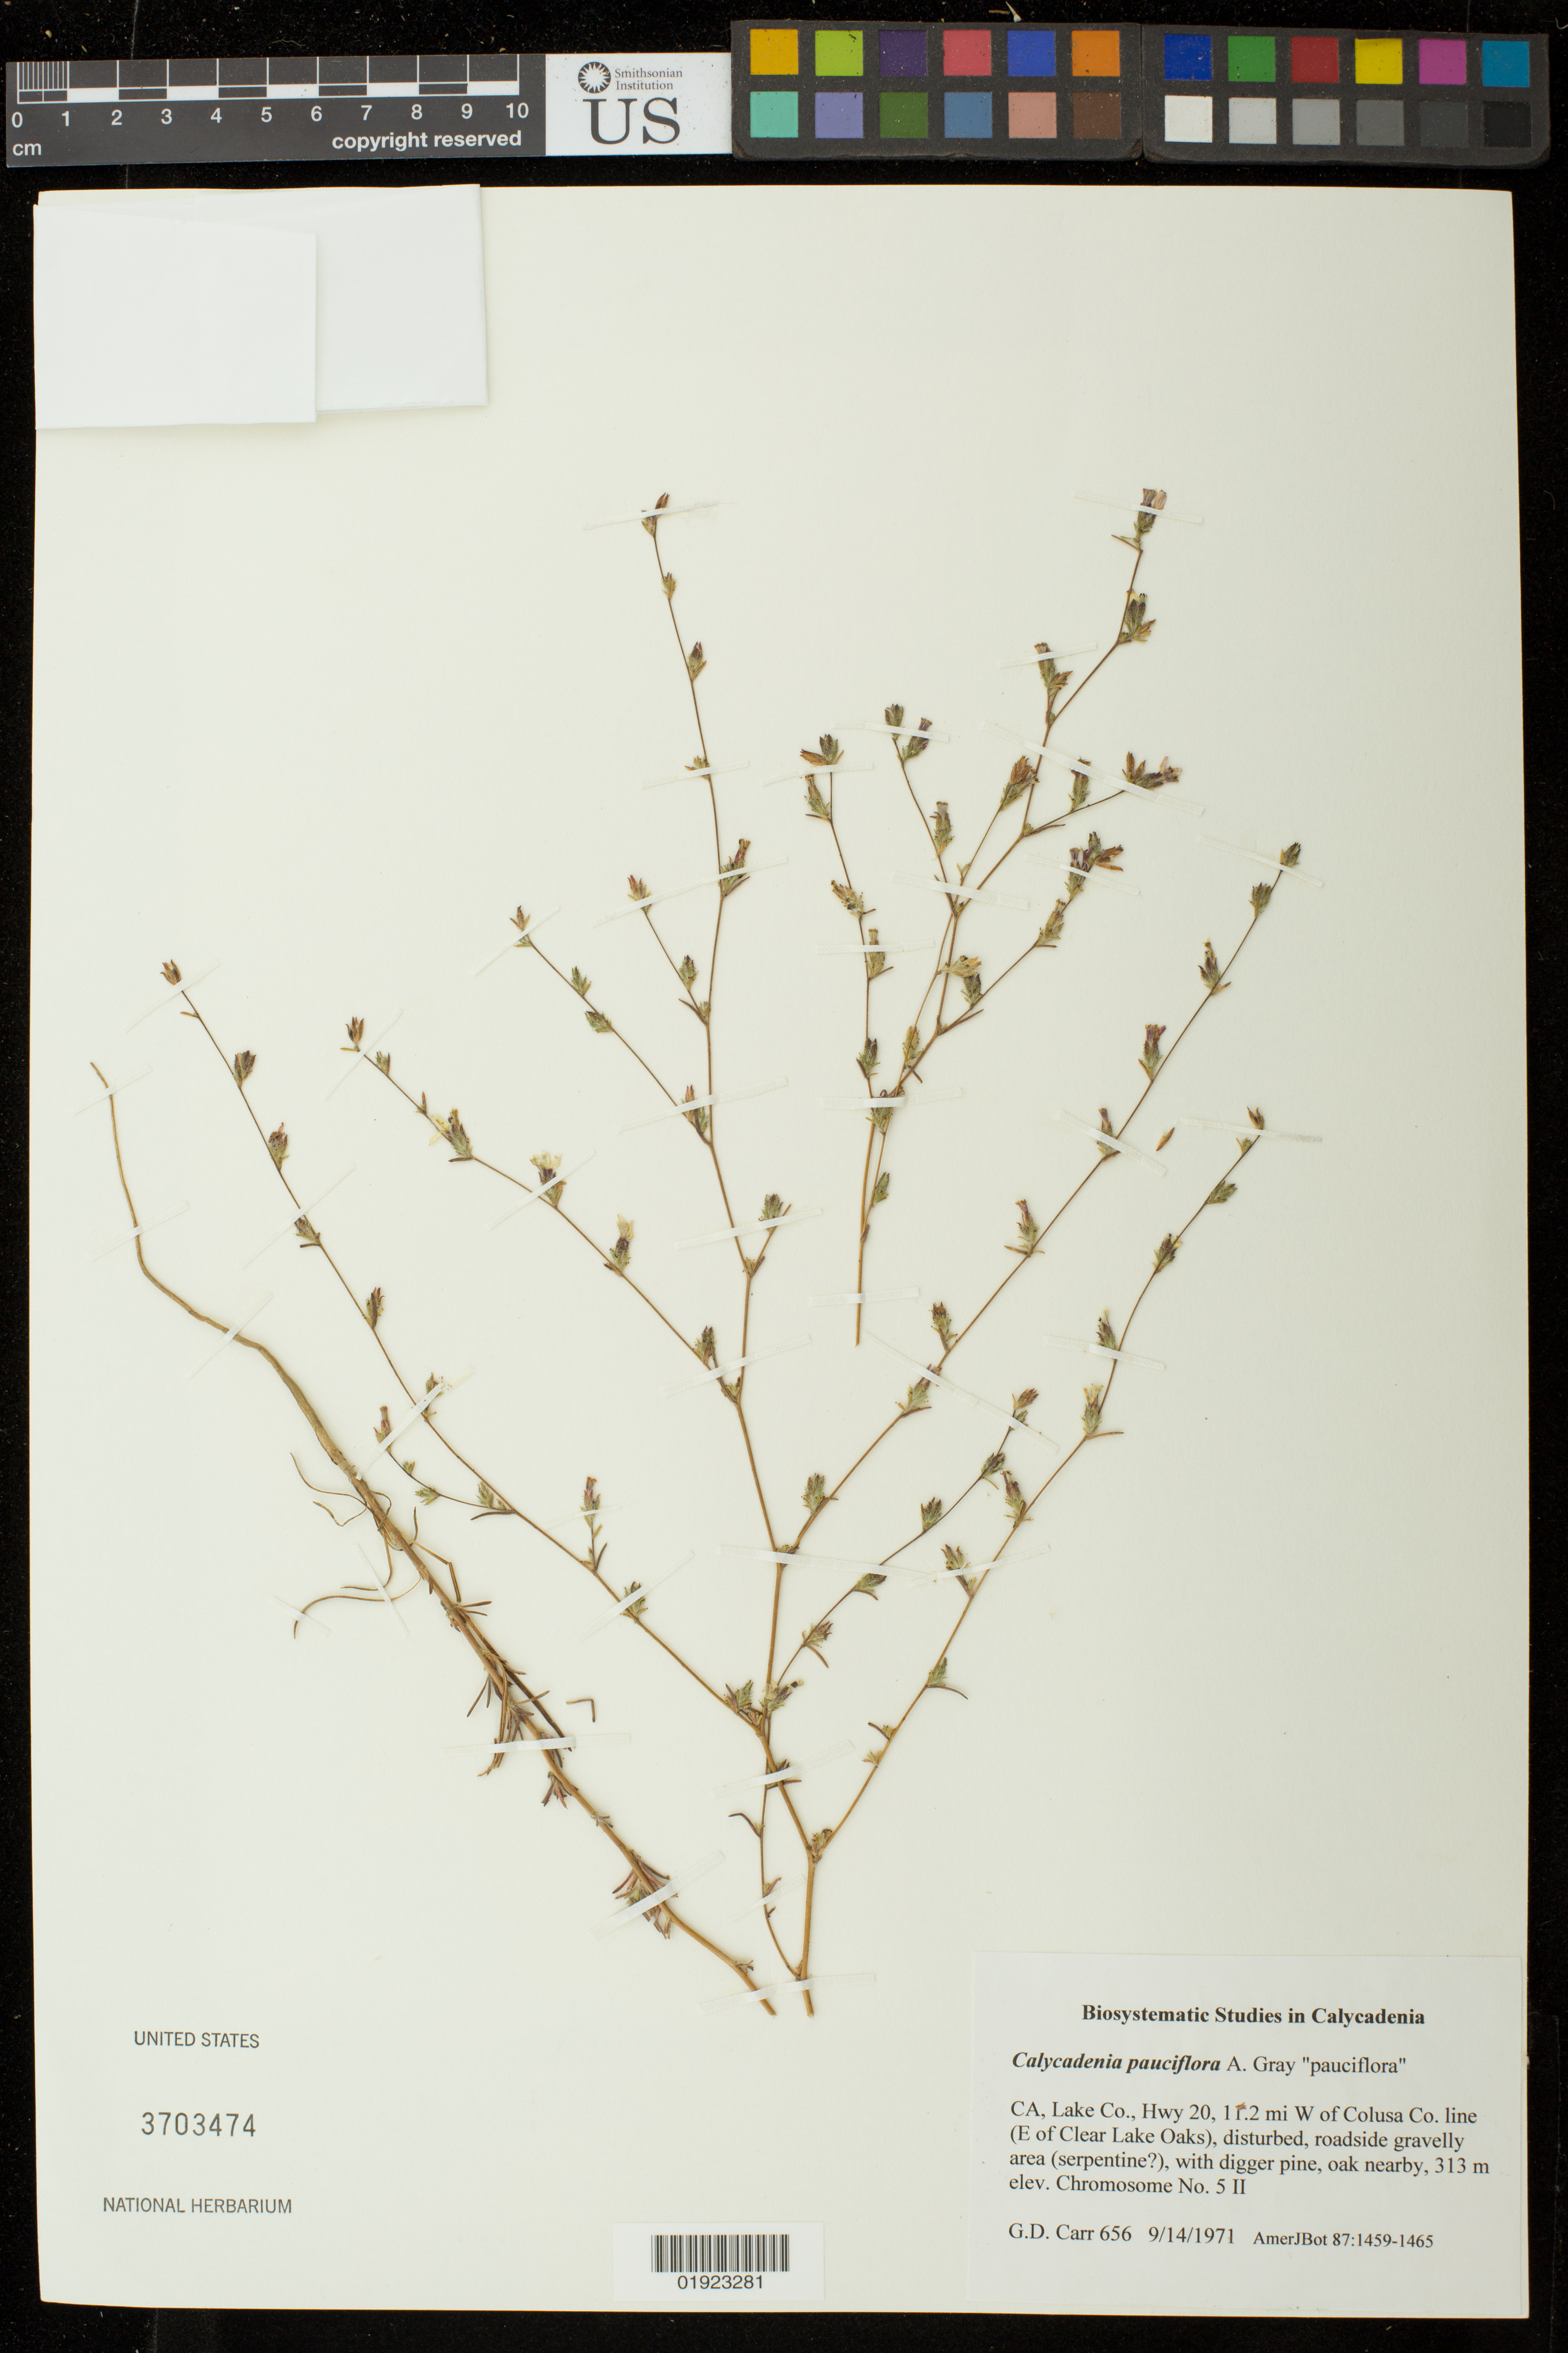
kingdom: Plantae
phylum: Tracheophyta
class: Magnoliopsida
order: Asterales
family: Asteraceae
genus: Calycadenia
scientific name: Calycadenia pauciflora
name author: A. Gray in Emory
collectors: G. D. Carr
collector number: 656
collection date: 1971-09-14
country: United States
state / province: California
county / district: Lake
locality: Hwy 20, 11.2 mi W of Colusa Co line (E of Clear Lake Oaks).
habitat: Disturbed, roadside gravelly area (serpentine?) with digger pine, oak nearby.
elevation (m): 313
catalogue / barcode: US 3703474